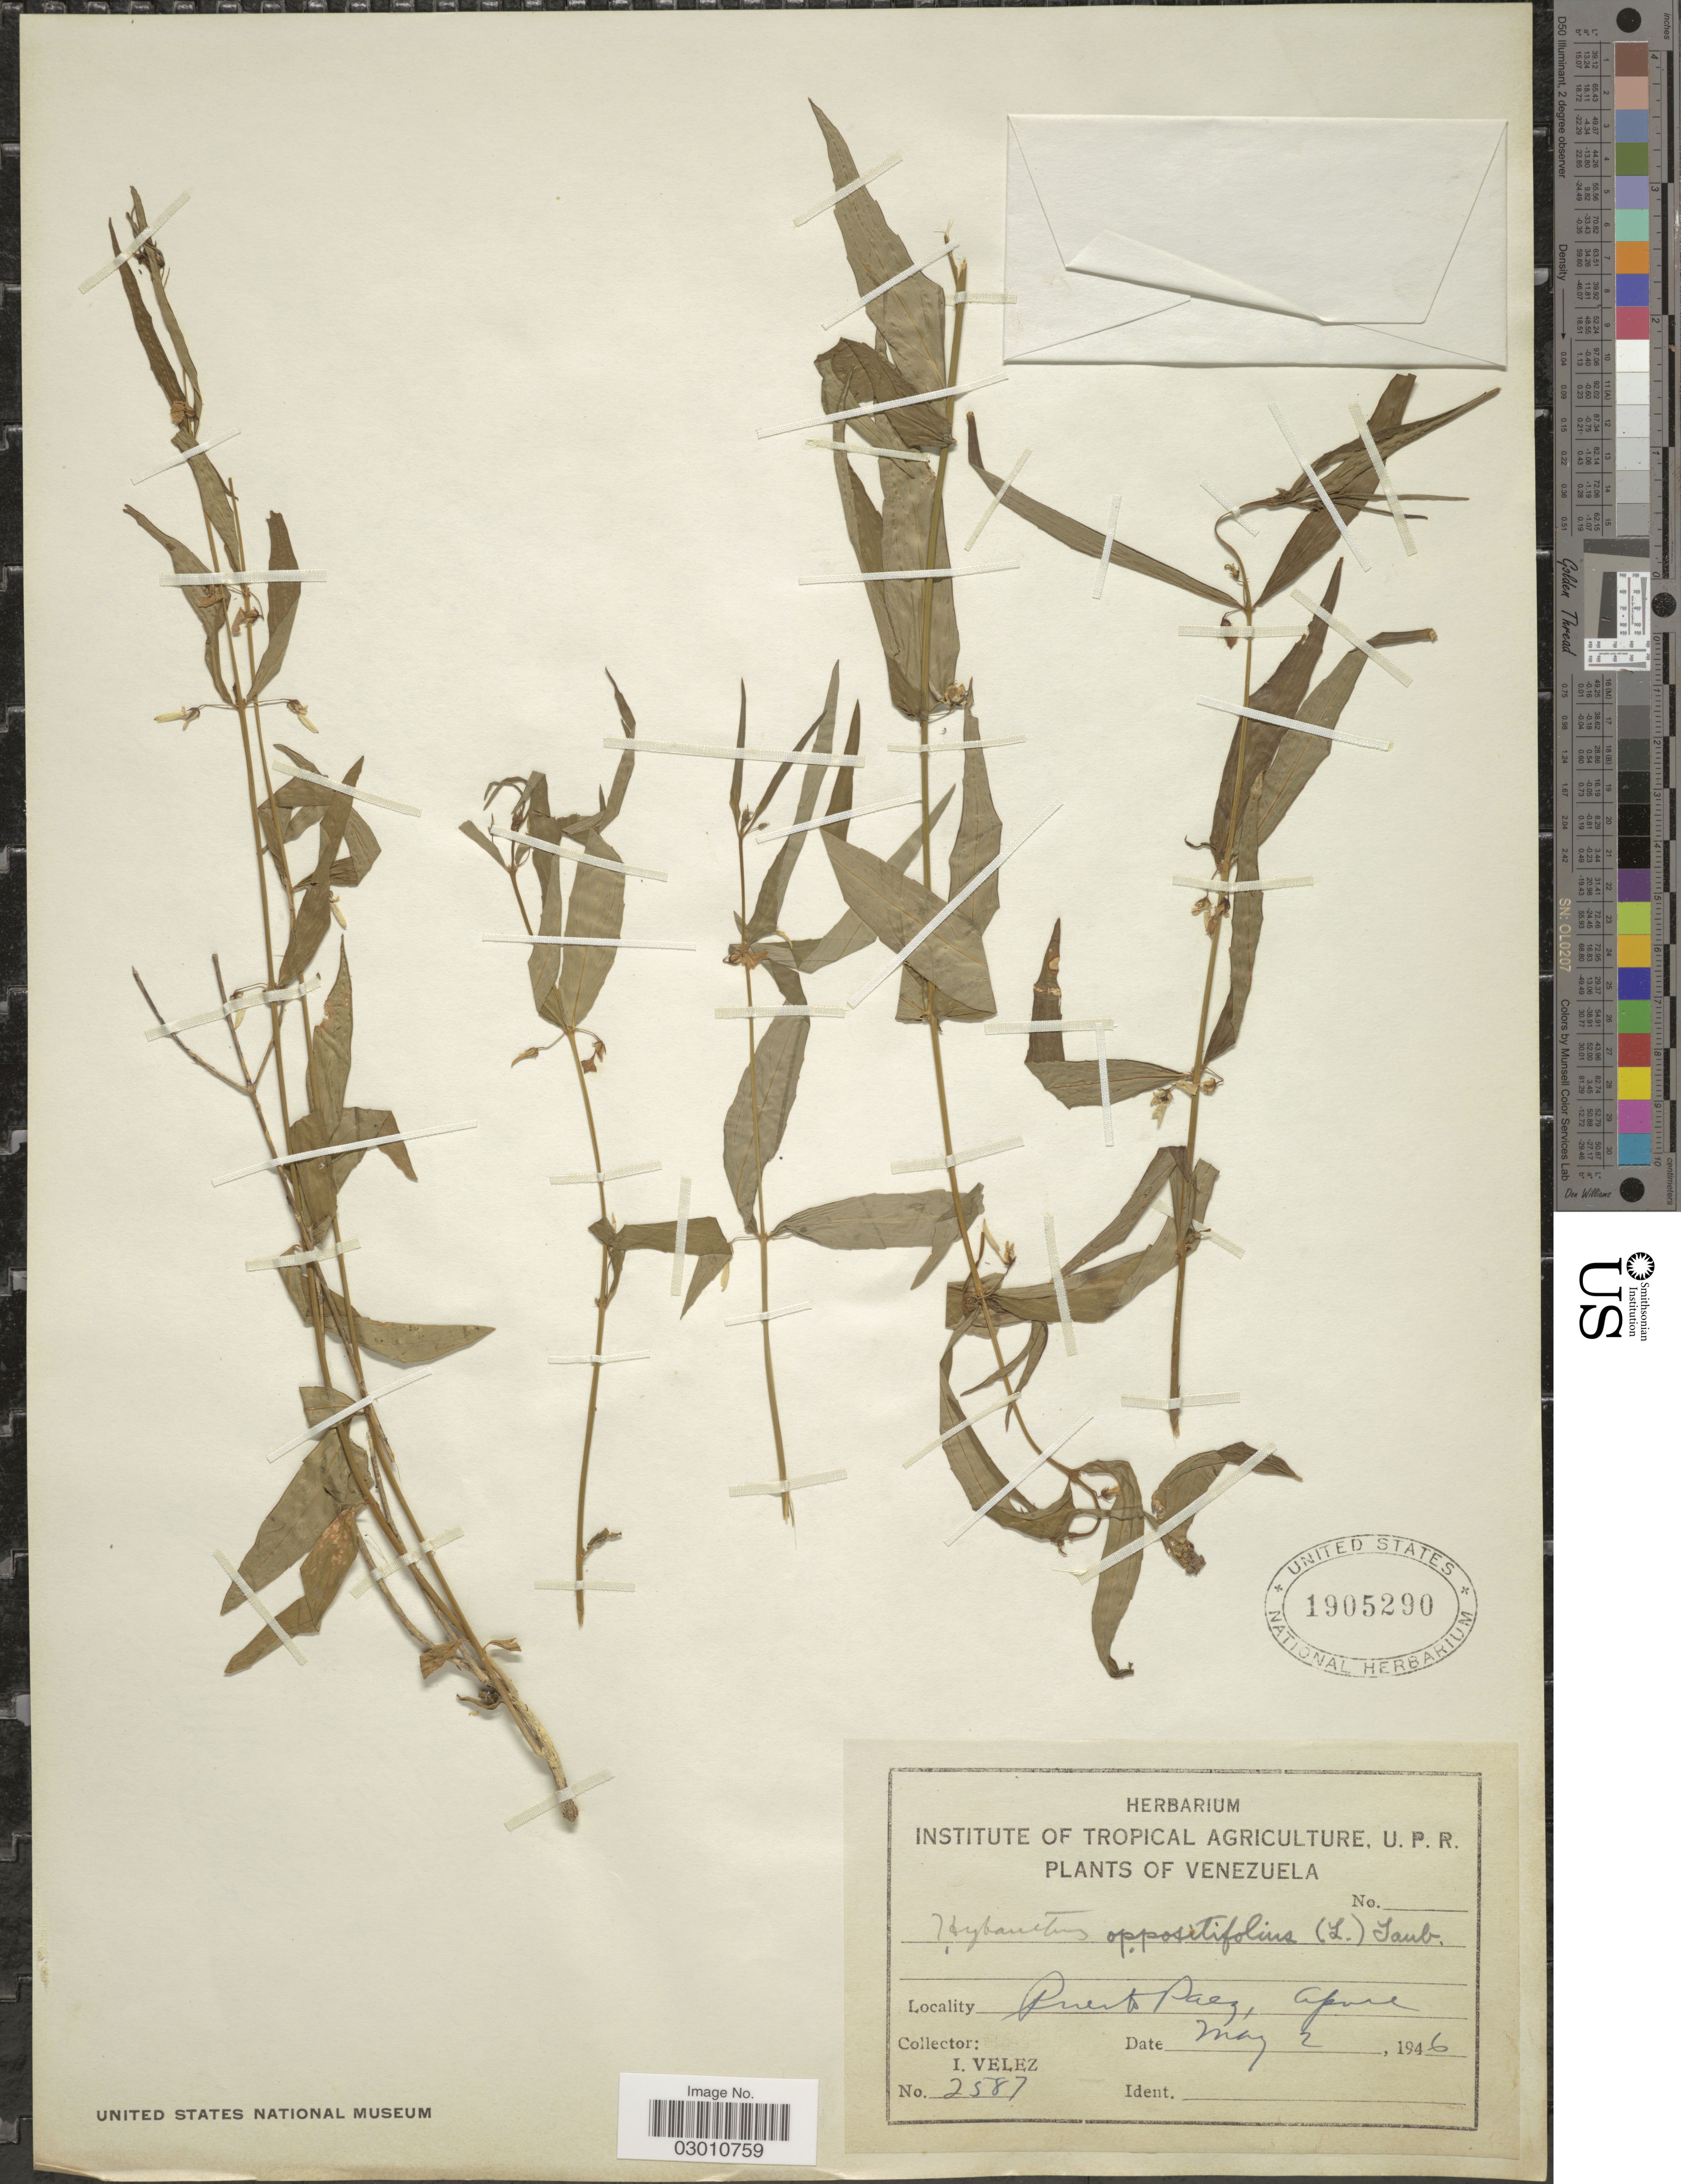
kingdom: Plantae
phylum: Tracheophyta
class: Magnoliopsida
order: Malpighiales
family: Violaceae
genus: Pombalia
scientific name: Pombalia oppositifolia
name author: (L.) Paula-Souza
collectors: I. Velez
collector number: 2587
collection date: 1946-05-02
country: Venezuela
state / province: Apure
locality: Puerto Paez.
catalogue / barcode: US 1905290